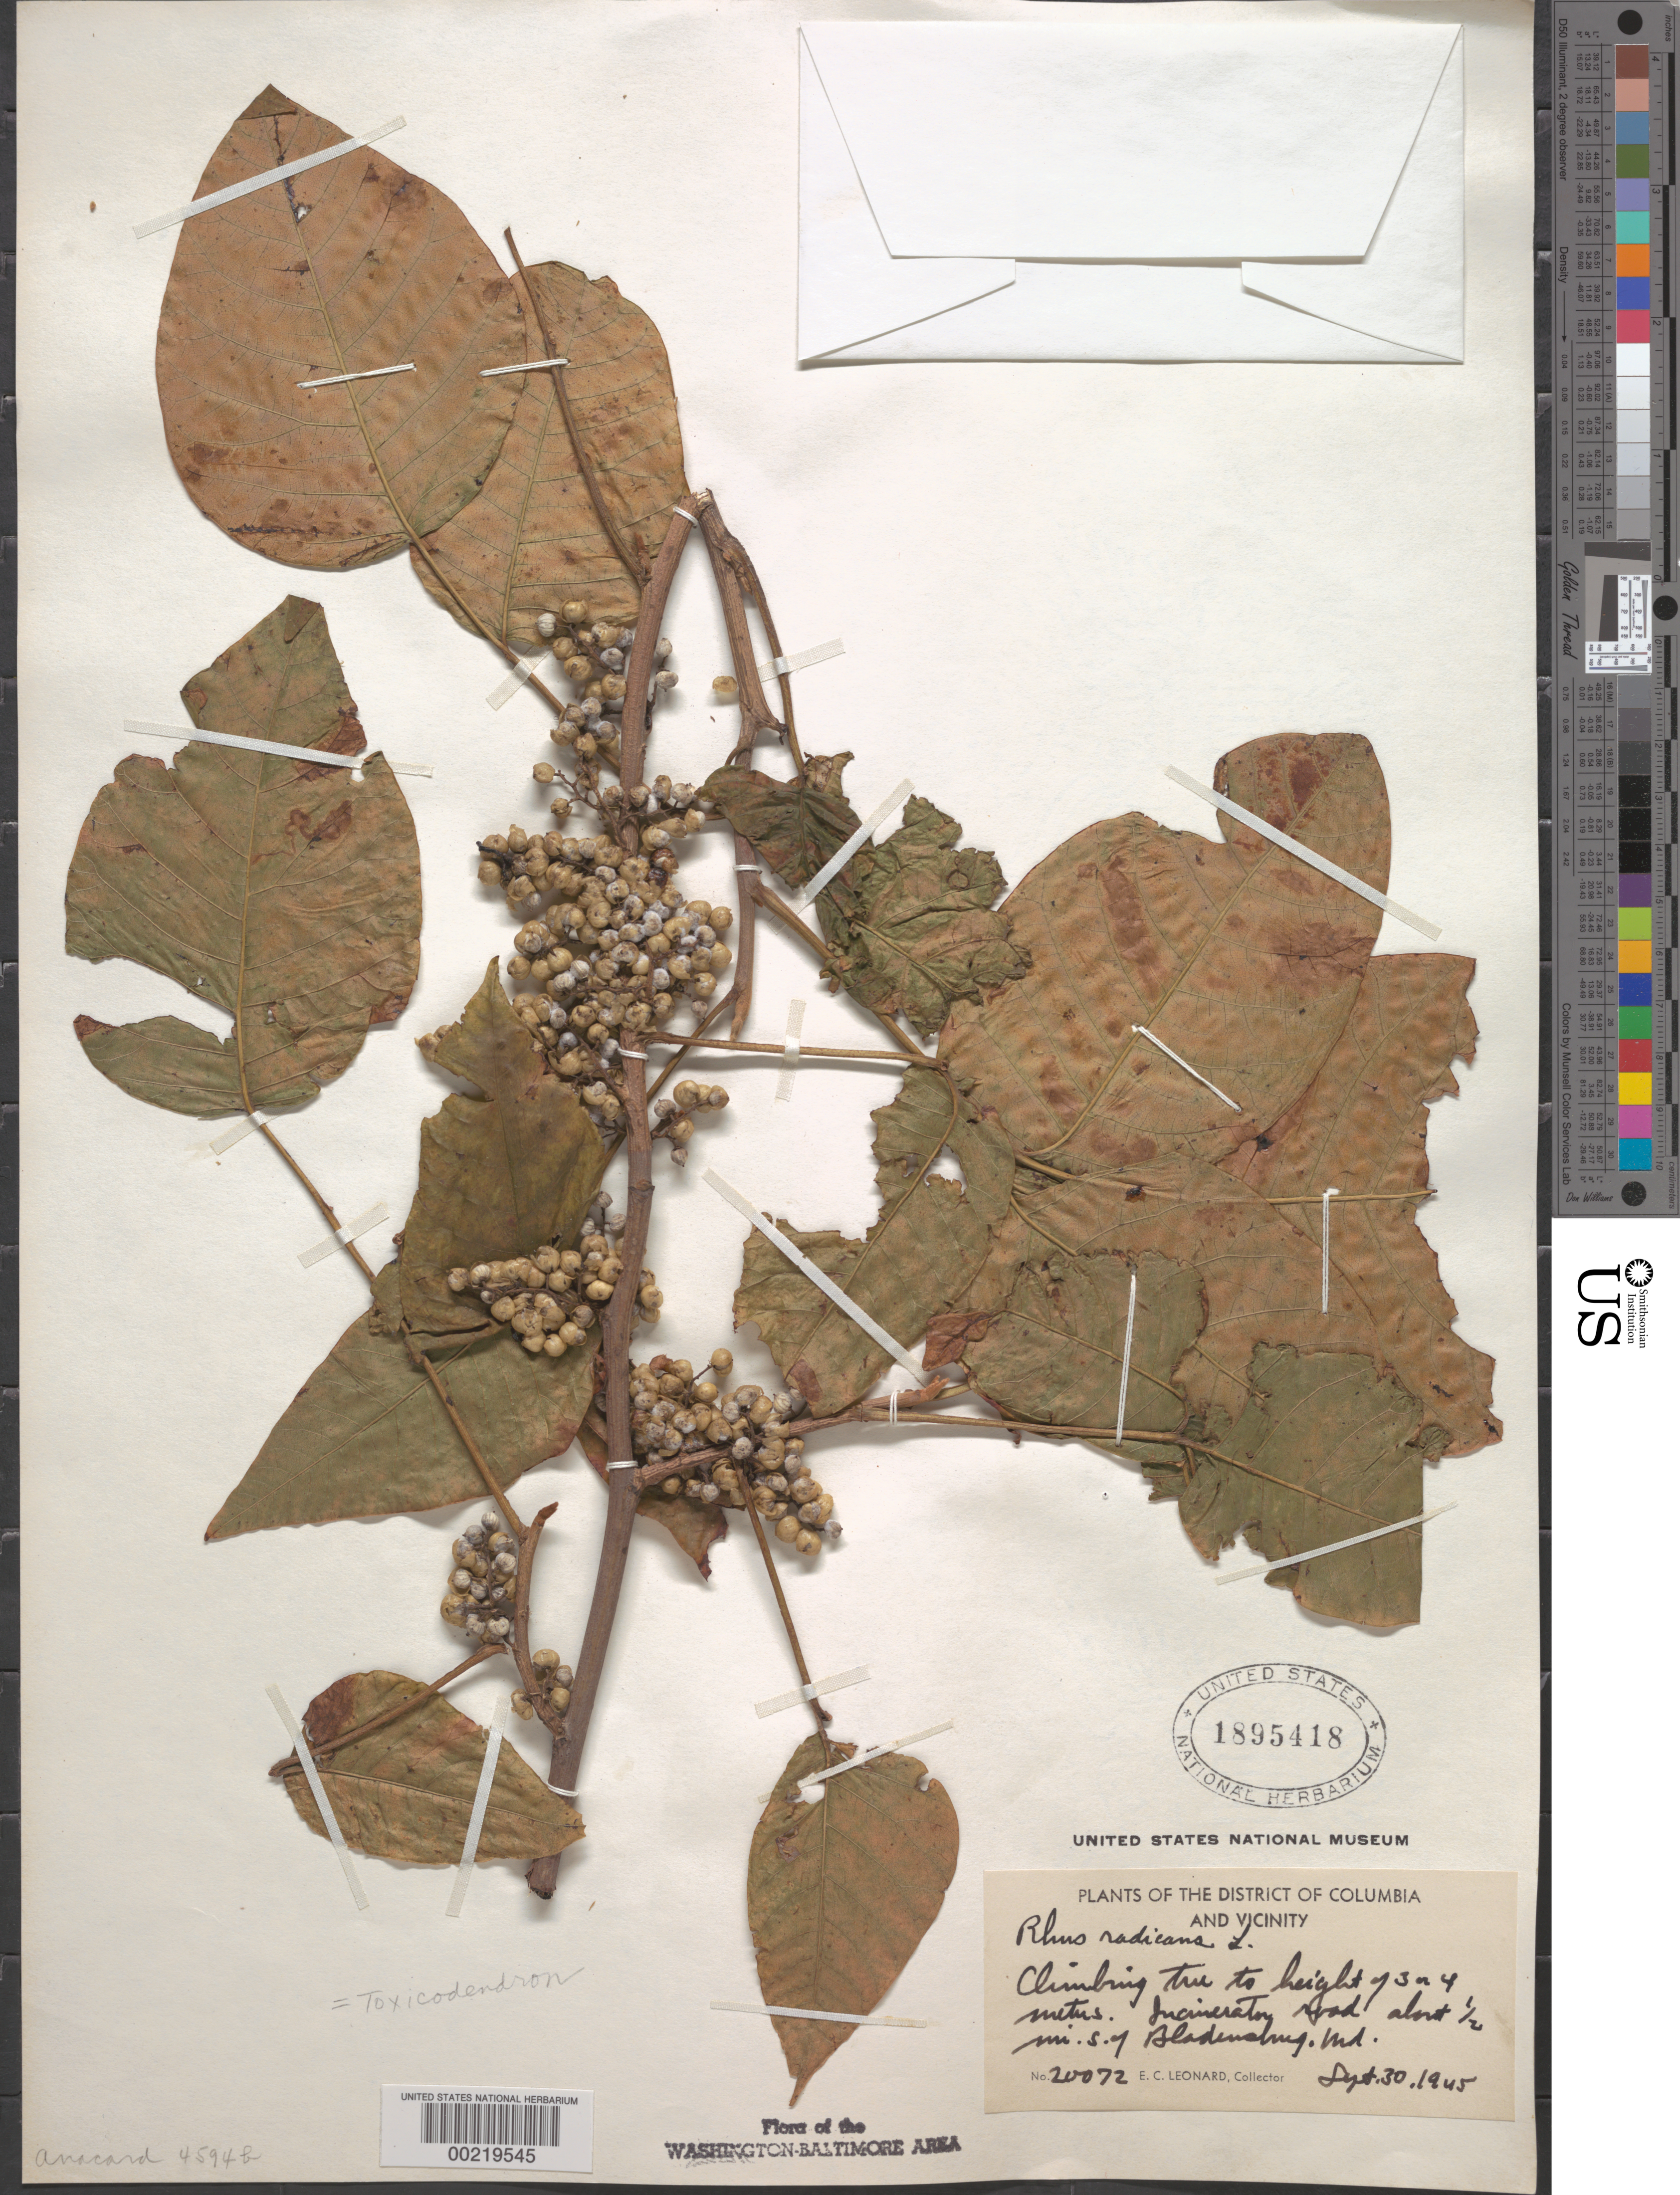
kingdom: Plantae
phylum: Tracheophyta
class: Magnoliopsida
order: Sapindales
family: Anacardiaceae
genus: Toxicodendron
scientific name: Toxicodendron radicans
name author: (L.) Kuntze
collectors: E. C. Leonard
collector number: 20072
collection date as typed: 30 Sep 1945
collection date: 1945-09-30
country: United States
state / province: Maryland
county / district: Prince George's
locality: South of Bladensburg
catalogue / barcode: US 1895418